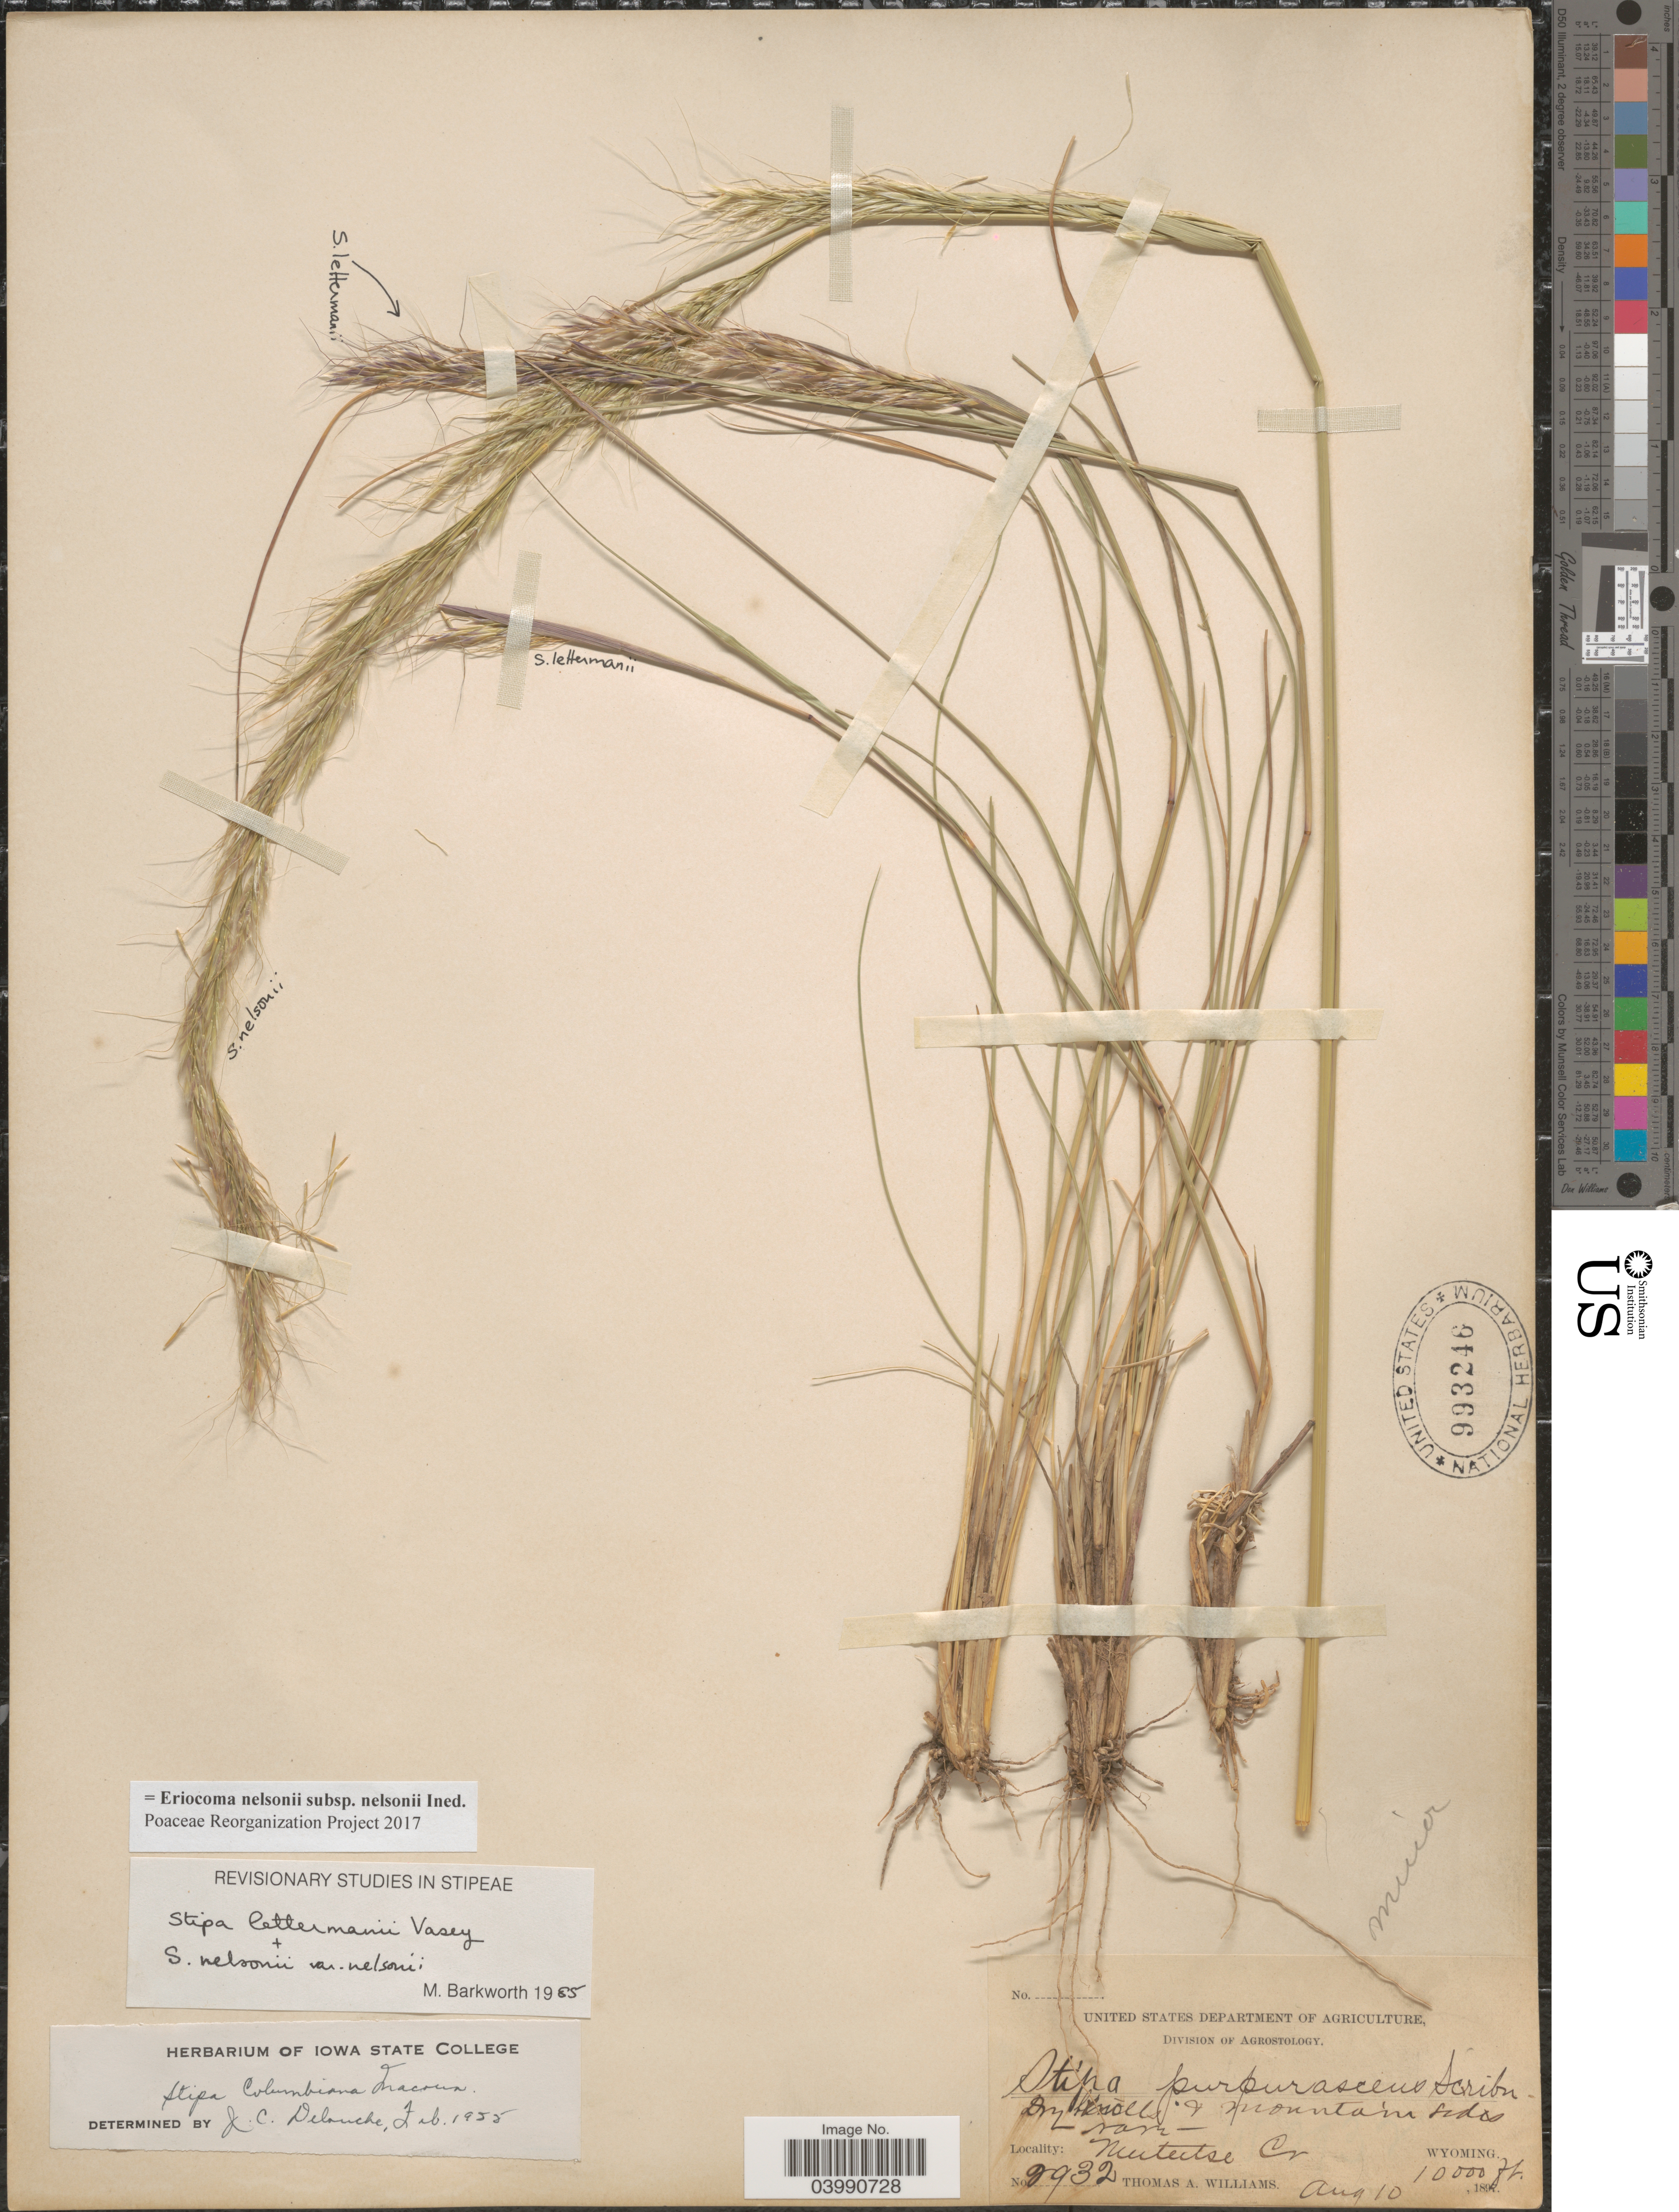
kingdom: Plantae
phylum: Tracheophyta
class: Liliopsida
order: Poales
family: Poaceae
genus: Eriocoma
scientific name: Eriocoma nelsonii subsp. nelsonii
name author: (Scribn.) Romasch.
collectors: T. A. Williams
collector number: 2932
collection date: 1897-08-10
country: United States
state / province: Wyoming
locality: Meeteetse Cr.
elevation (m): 3048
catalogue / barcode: US 993246